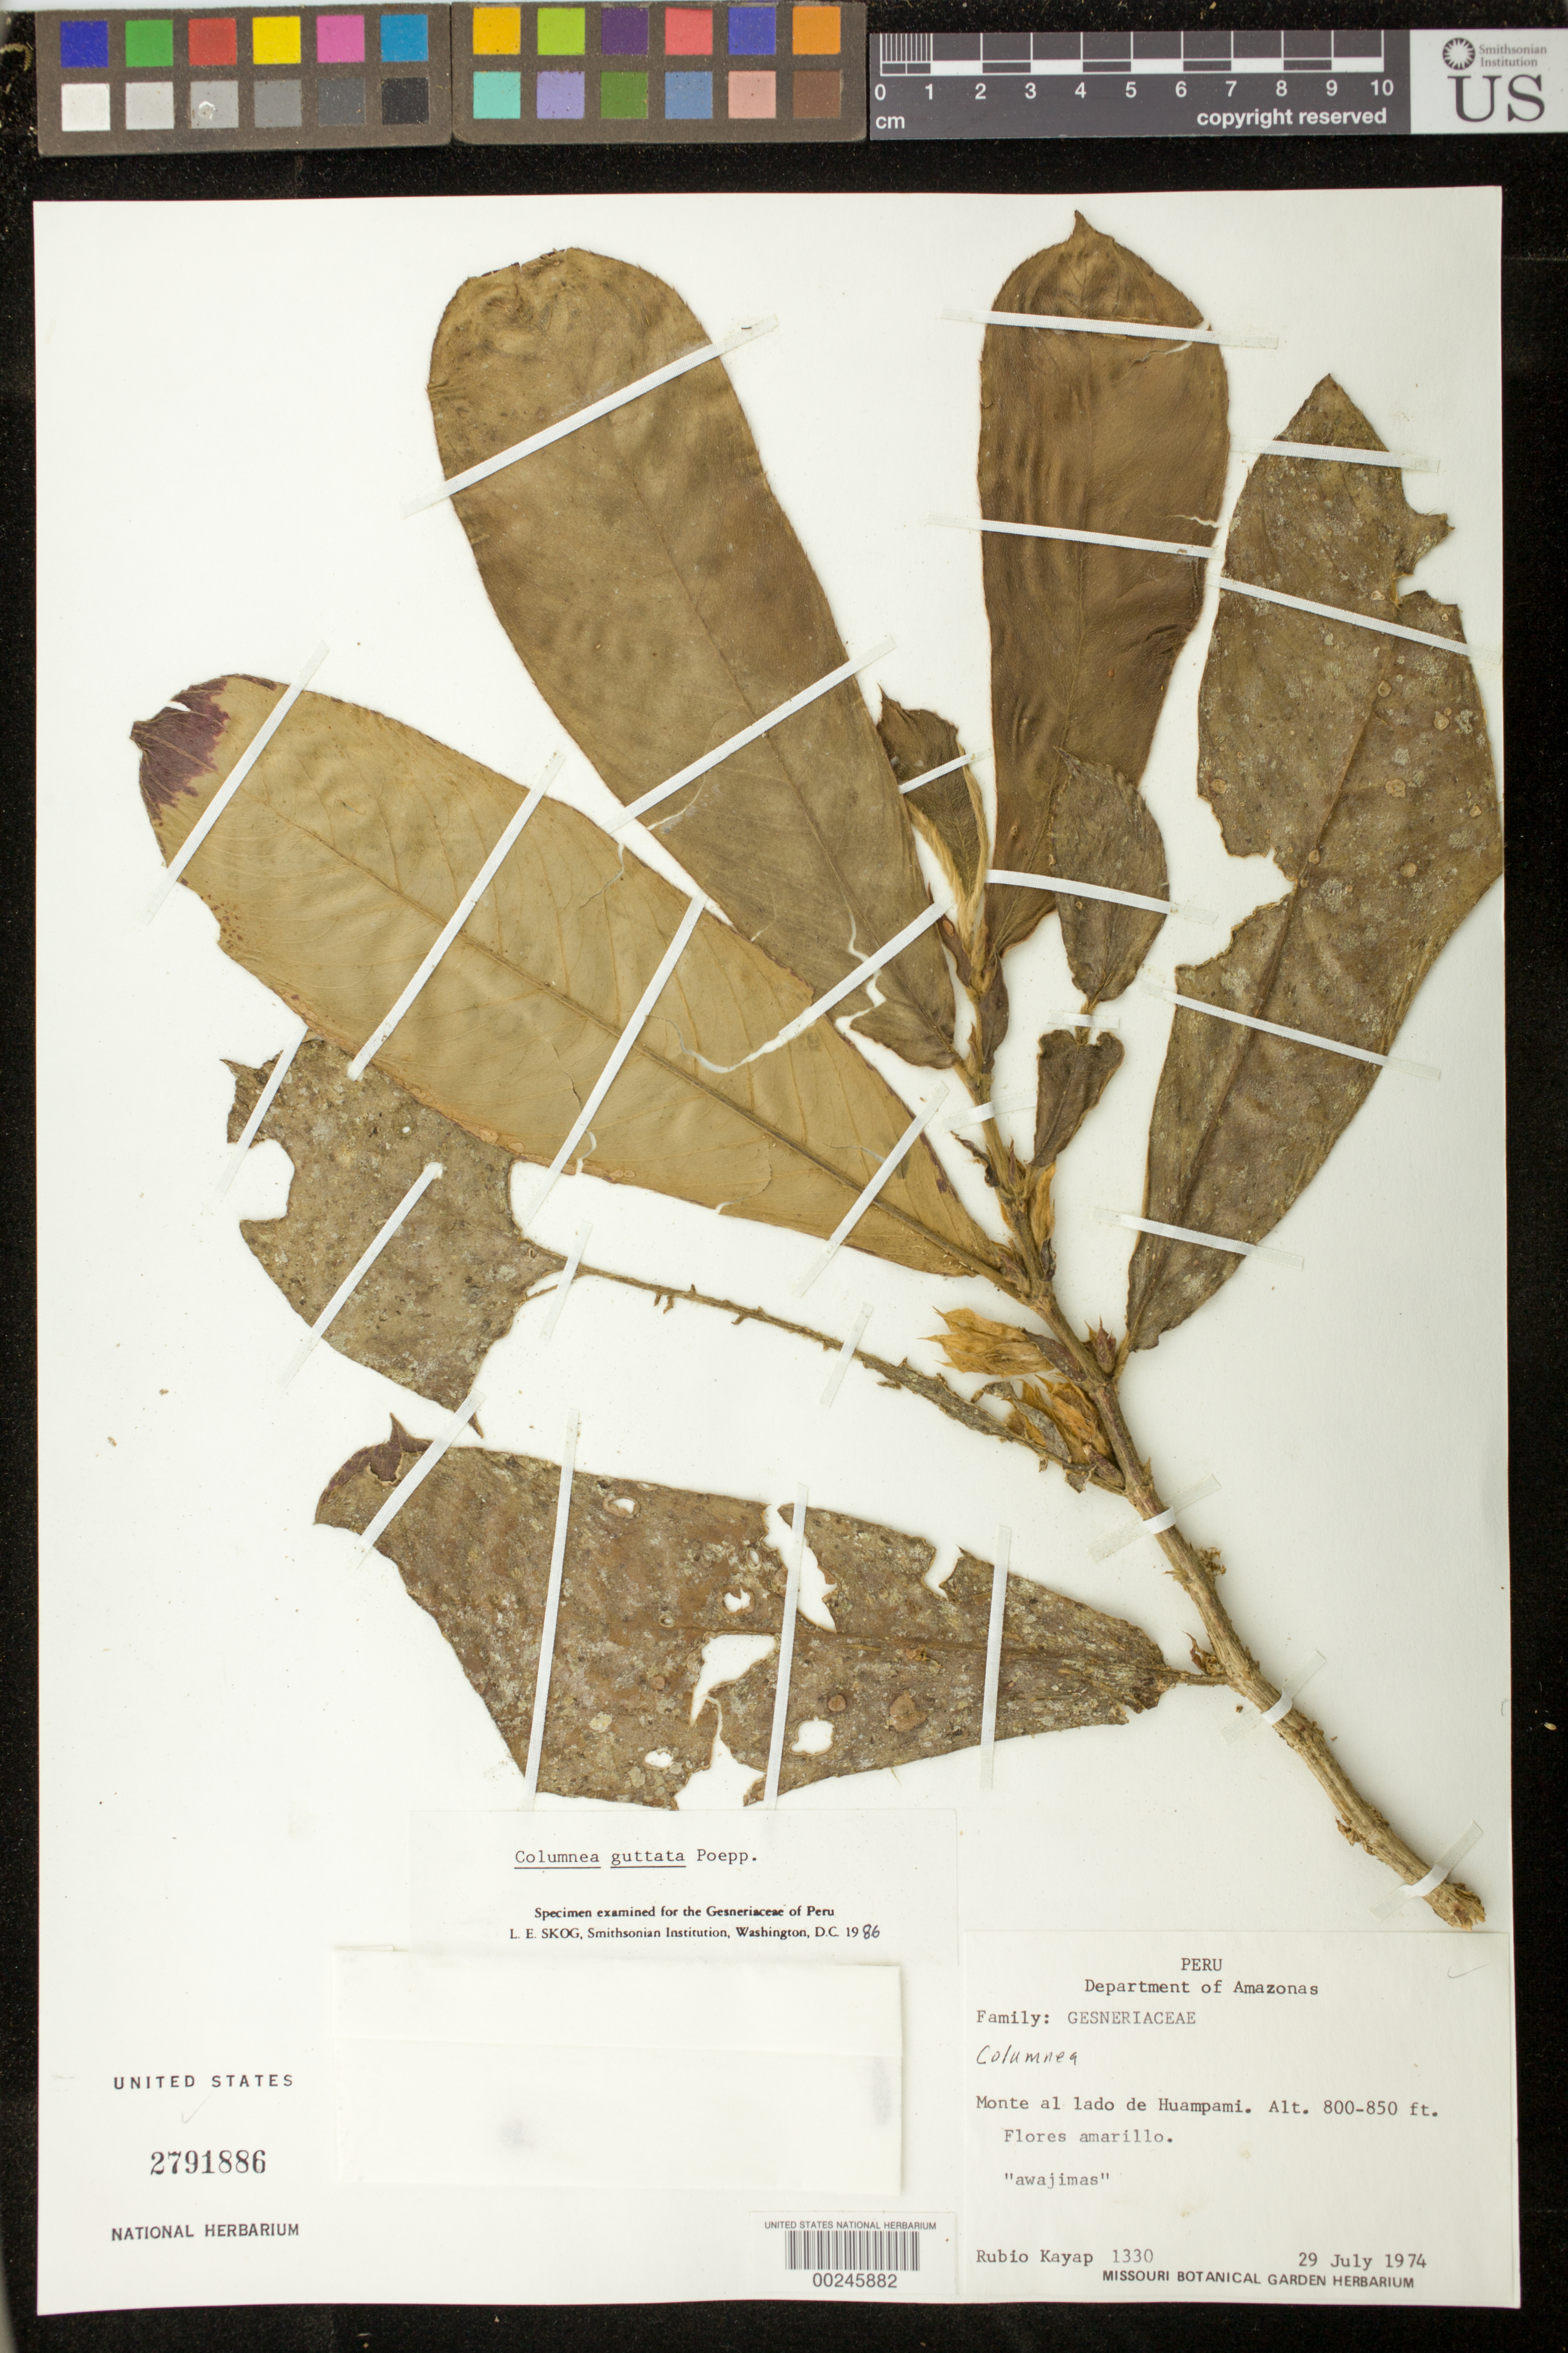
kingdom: Plantae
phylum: Tracheophyta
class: Magnoliopsida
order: Lamiales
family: Gesneriaceae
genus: Columnea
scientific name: Columnea guttata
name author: Poepp.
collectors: R. Kayap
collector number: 1330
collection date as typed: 29 Jul 1974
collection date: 1974-07-29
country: Peru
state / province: Amazonas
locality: Along Huampami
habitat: Forest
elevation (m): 244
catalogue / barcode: US 2791886